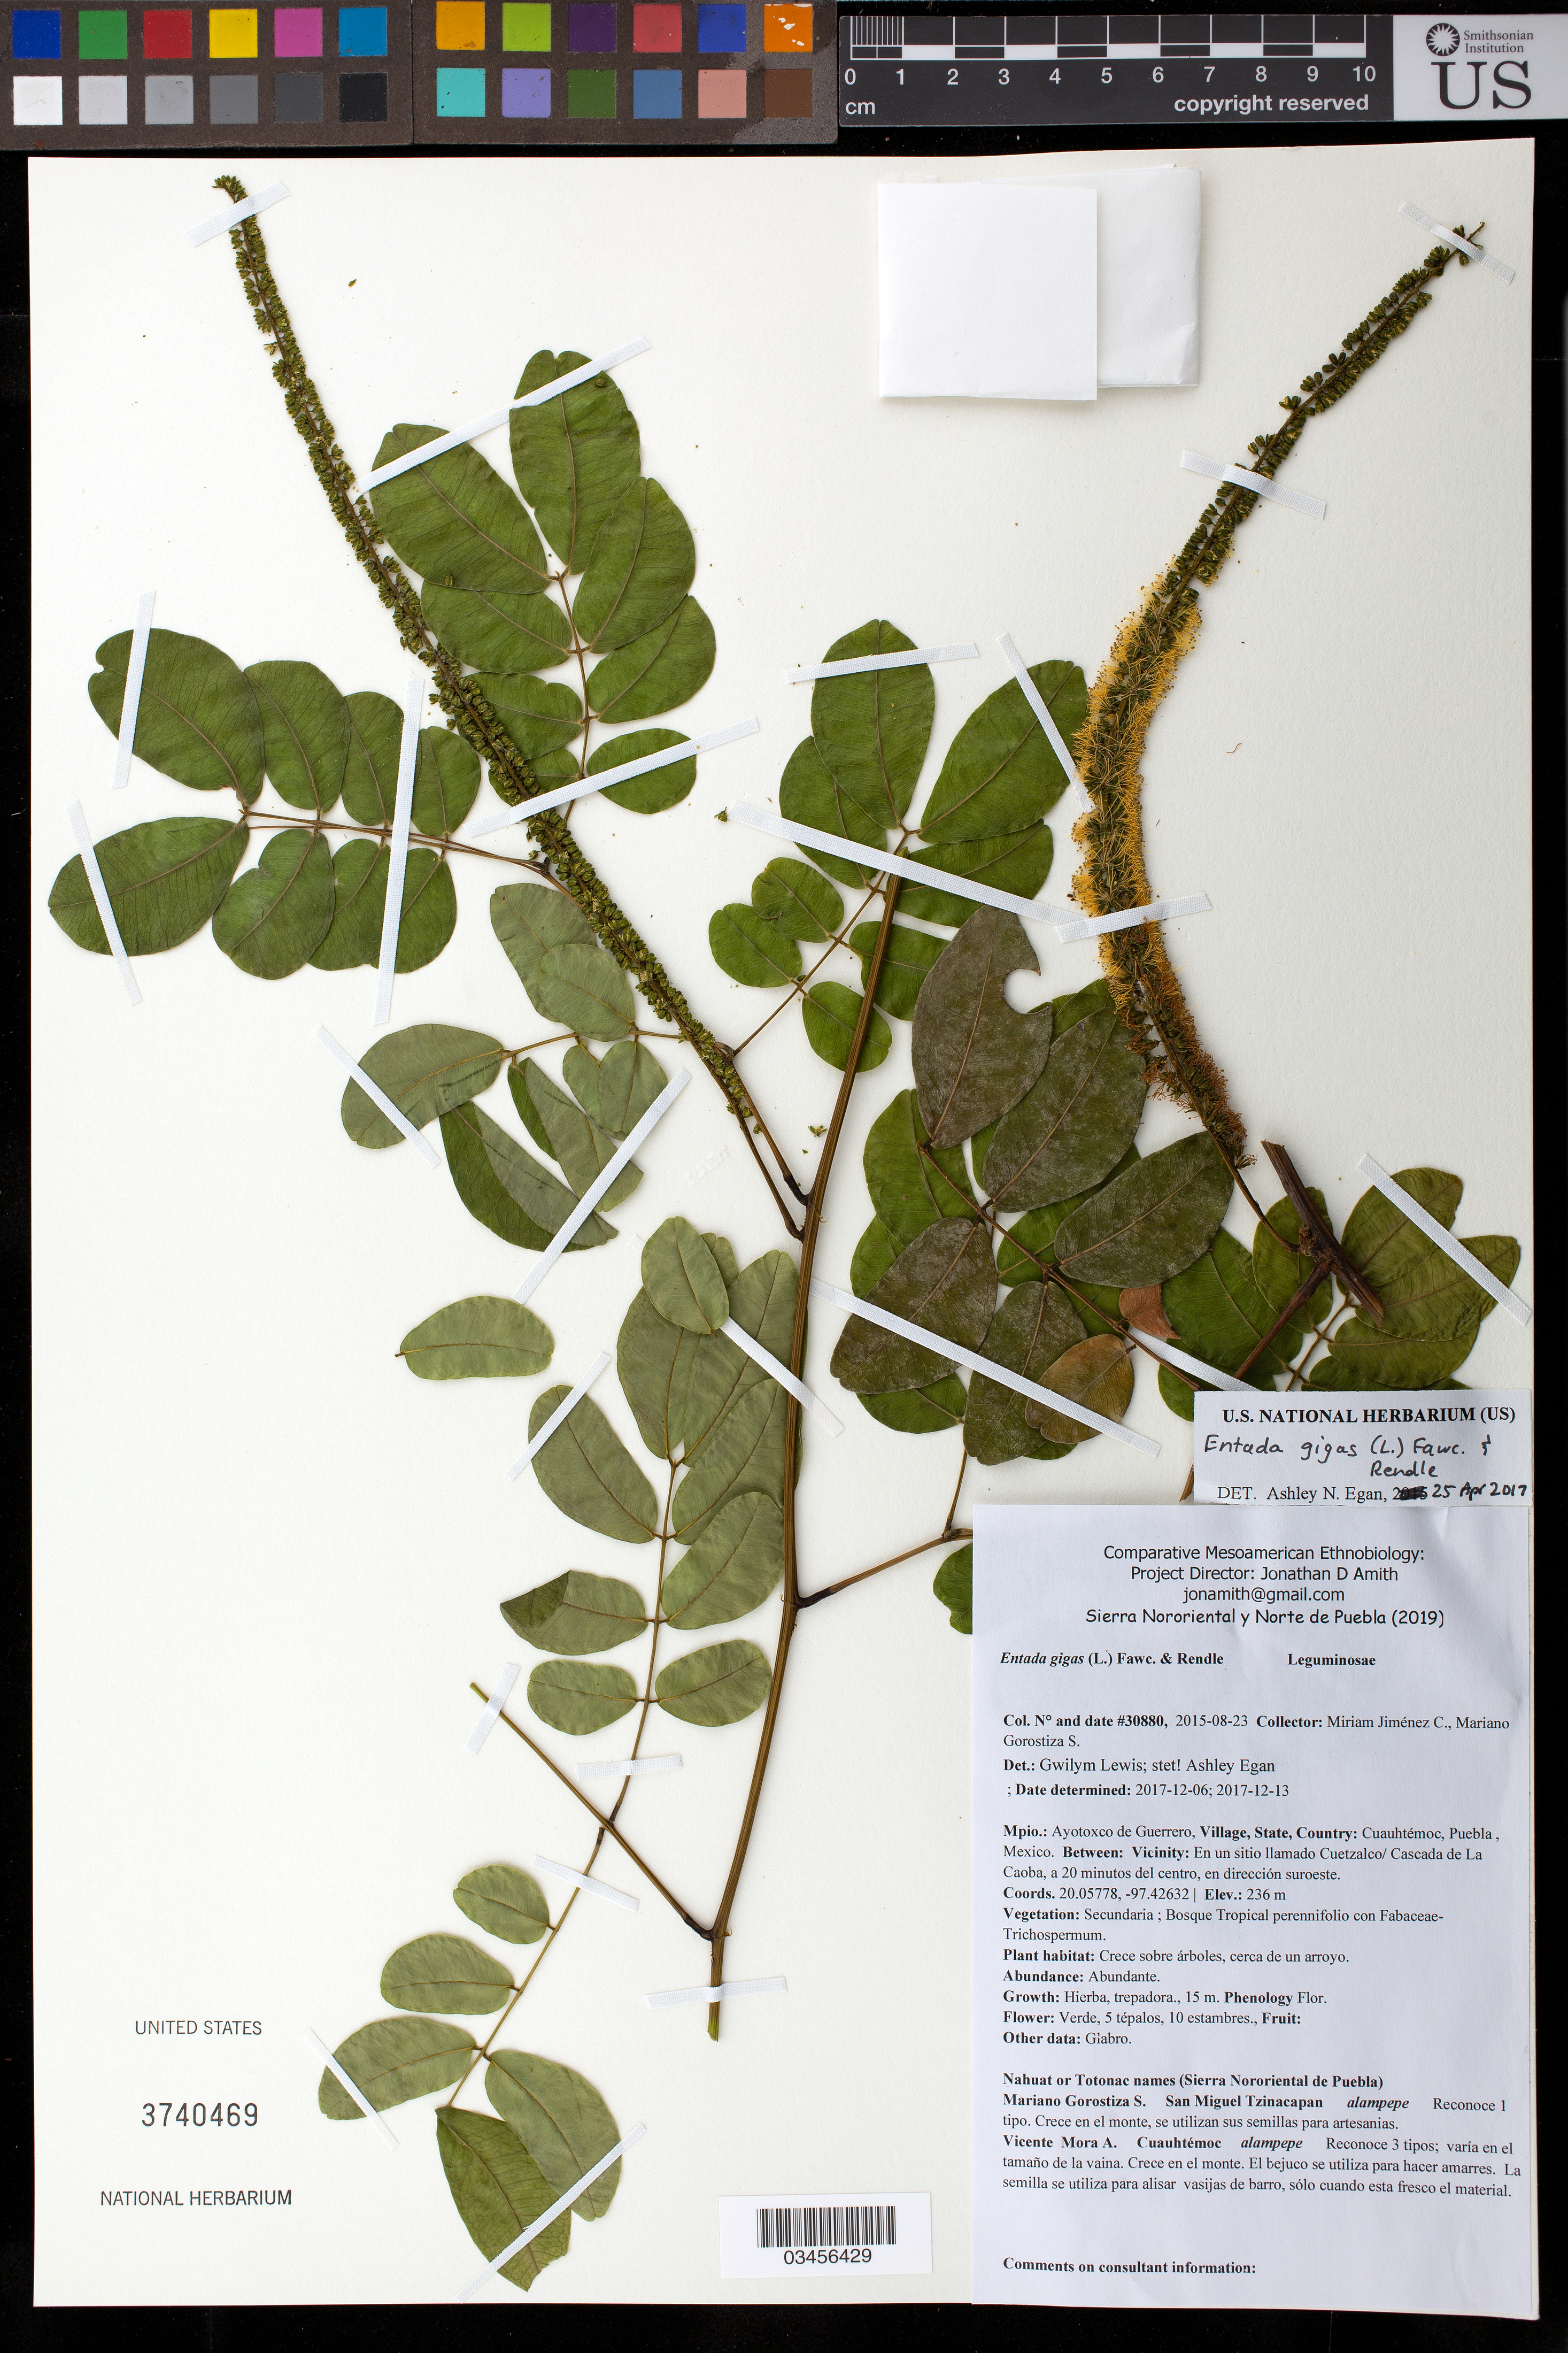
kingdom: Plantae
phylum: Tracheophyta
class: Magnoliopsida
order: Fabales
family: Fabaceae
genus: Entada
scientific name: Entada gigas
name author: (L.) Fawc. & Rendle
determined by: Egan, Ashley N., (US), Smithsonian Institution - National Museum of Natural History (UNITED STATES)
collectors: M. Jiménez Chimil & M. Gorostiza S.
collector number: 30880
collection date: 2015-08-23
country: México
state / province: Puebla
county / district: Ayotoxco de Guerrero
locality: PUEBLO: Cuauhtémoc; LOCALIDAD EXACTA: En un sitio llamado Cuetzalco, cascada de La Caoba, a 20 minutos del centro, en dirección suroeste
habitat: Bosque tropical perennifolio con Fabaceae-Trichospermum | Crece sobre árboles, cerca de un arroyo.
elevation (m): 236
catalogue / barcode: US 3740469